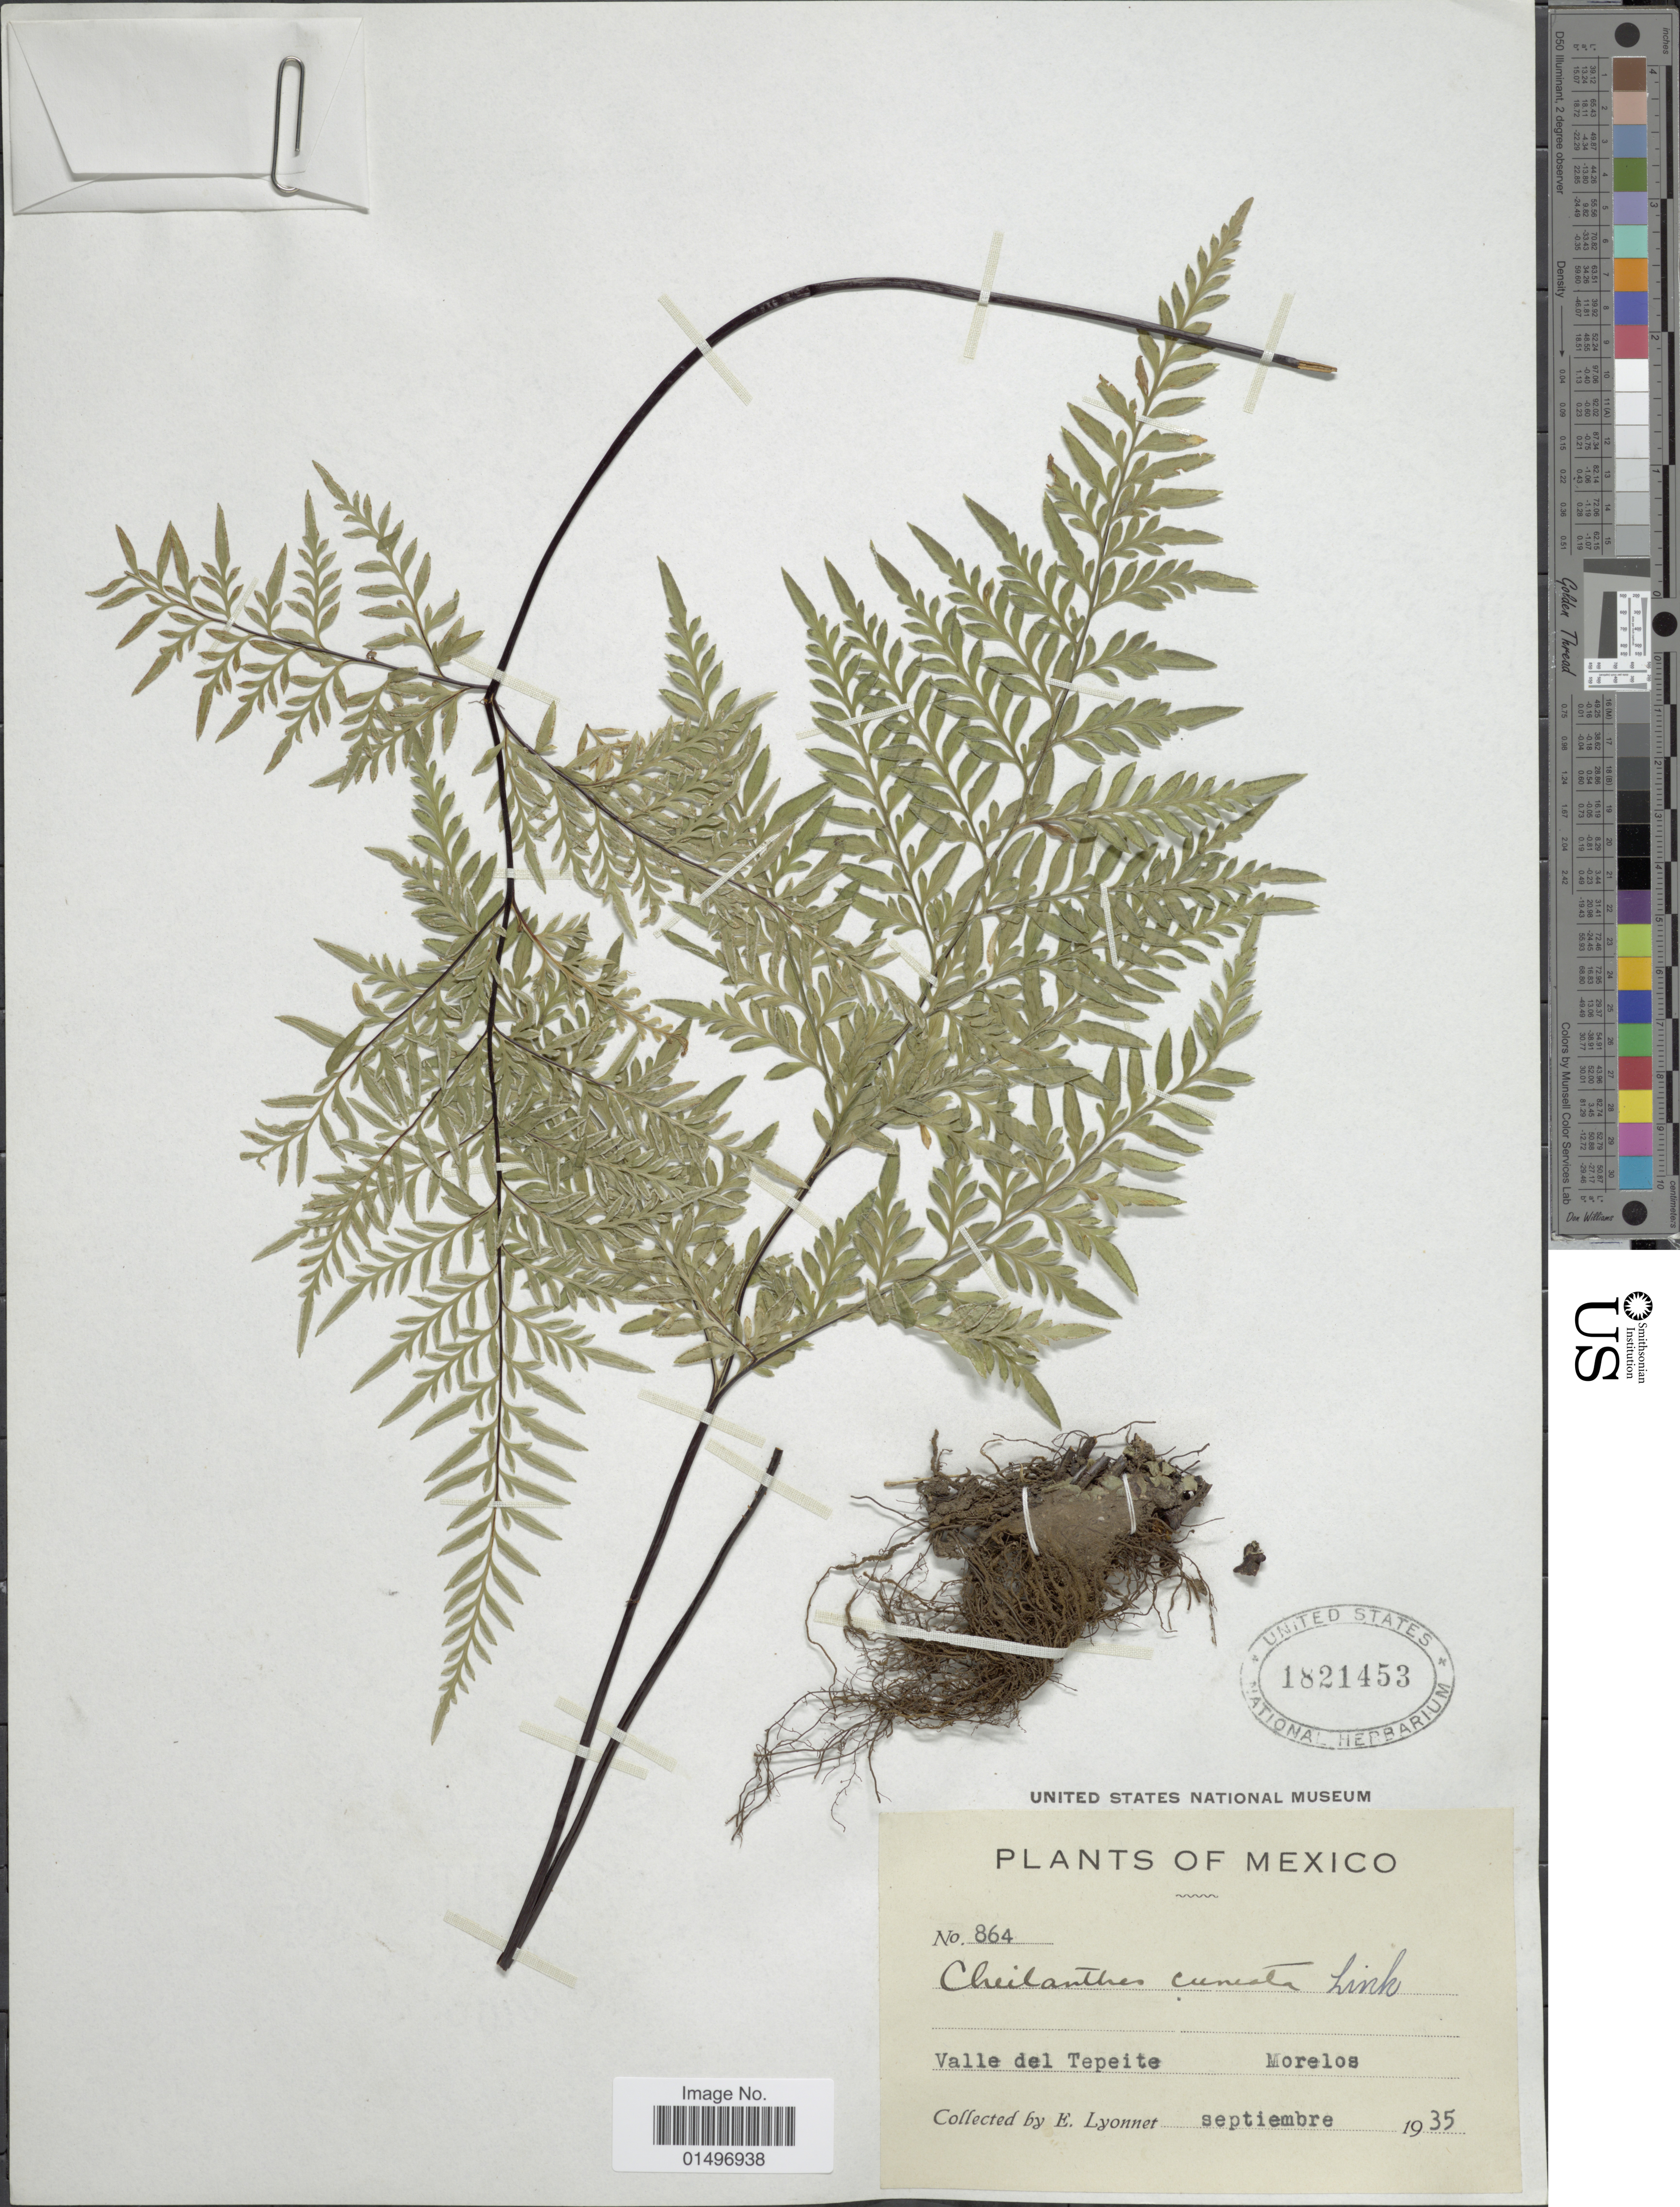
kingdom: Plantae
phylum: Tracheophyta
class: Polypodiopsida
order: Polypodiales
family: Pteridaceae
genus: Gaga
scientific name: Gaga chaerophylla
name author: (Mart. & Ikonn.-Gal.) Fay W. Li & Windham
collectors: E. Lyonnet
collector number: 864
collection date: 1935-09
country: Mexico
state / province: Morelos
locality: Mexico, Valle del Tepeite.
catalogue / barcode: US 1821453